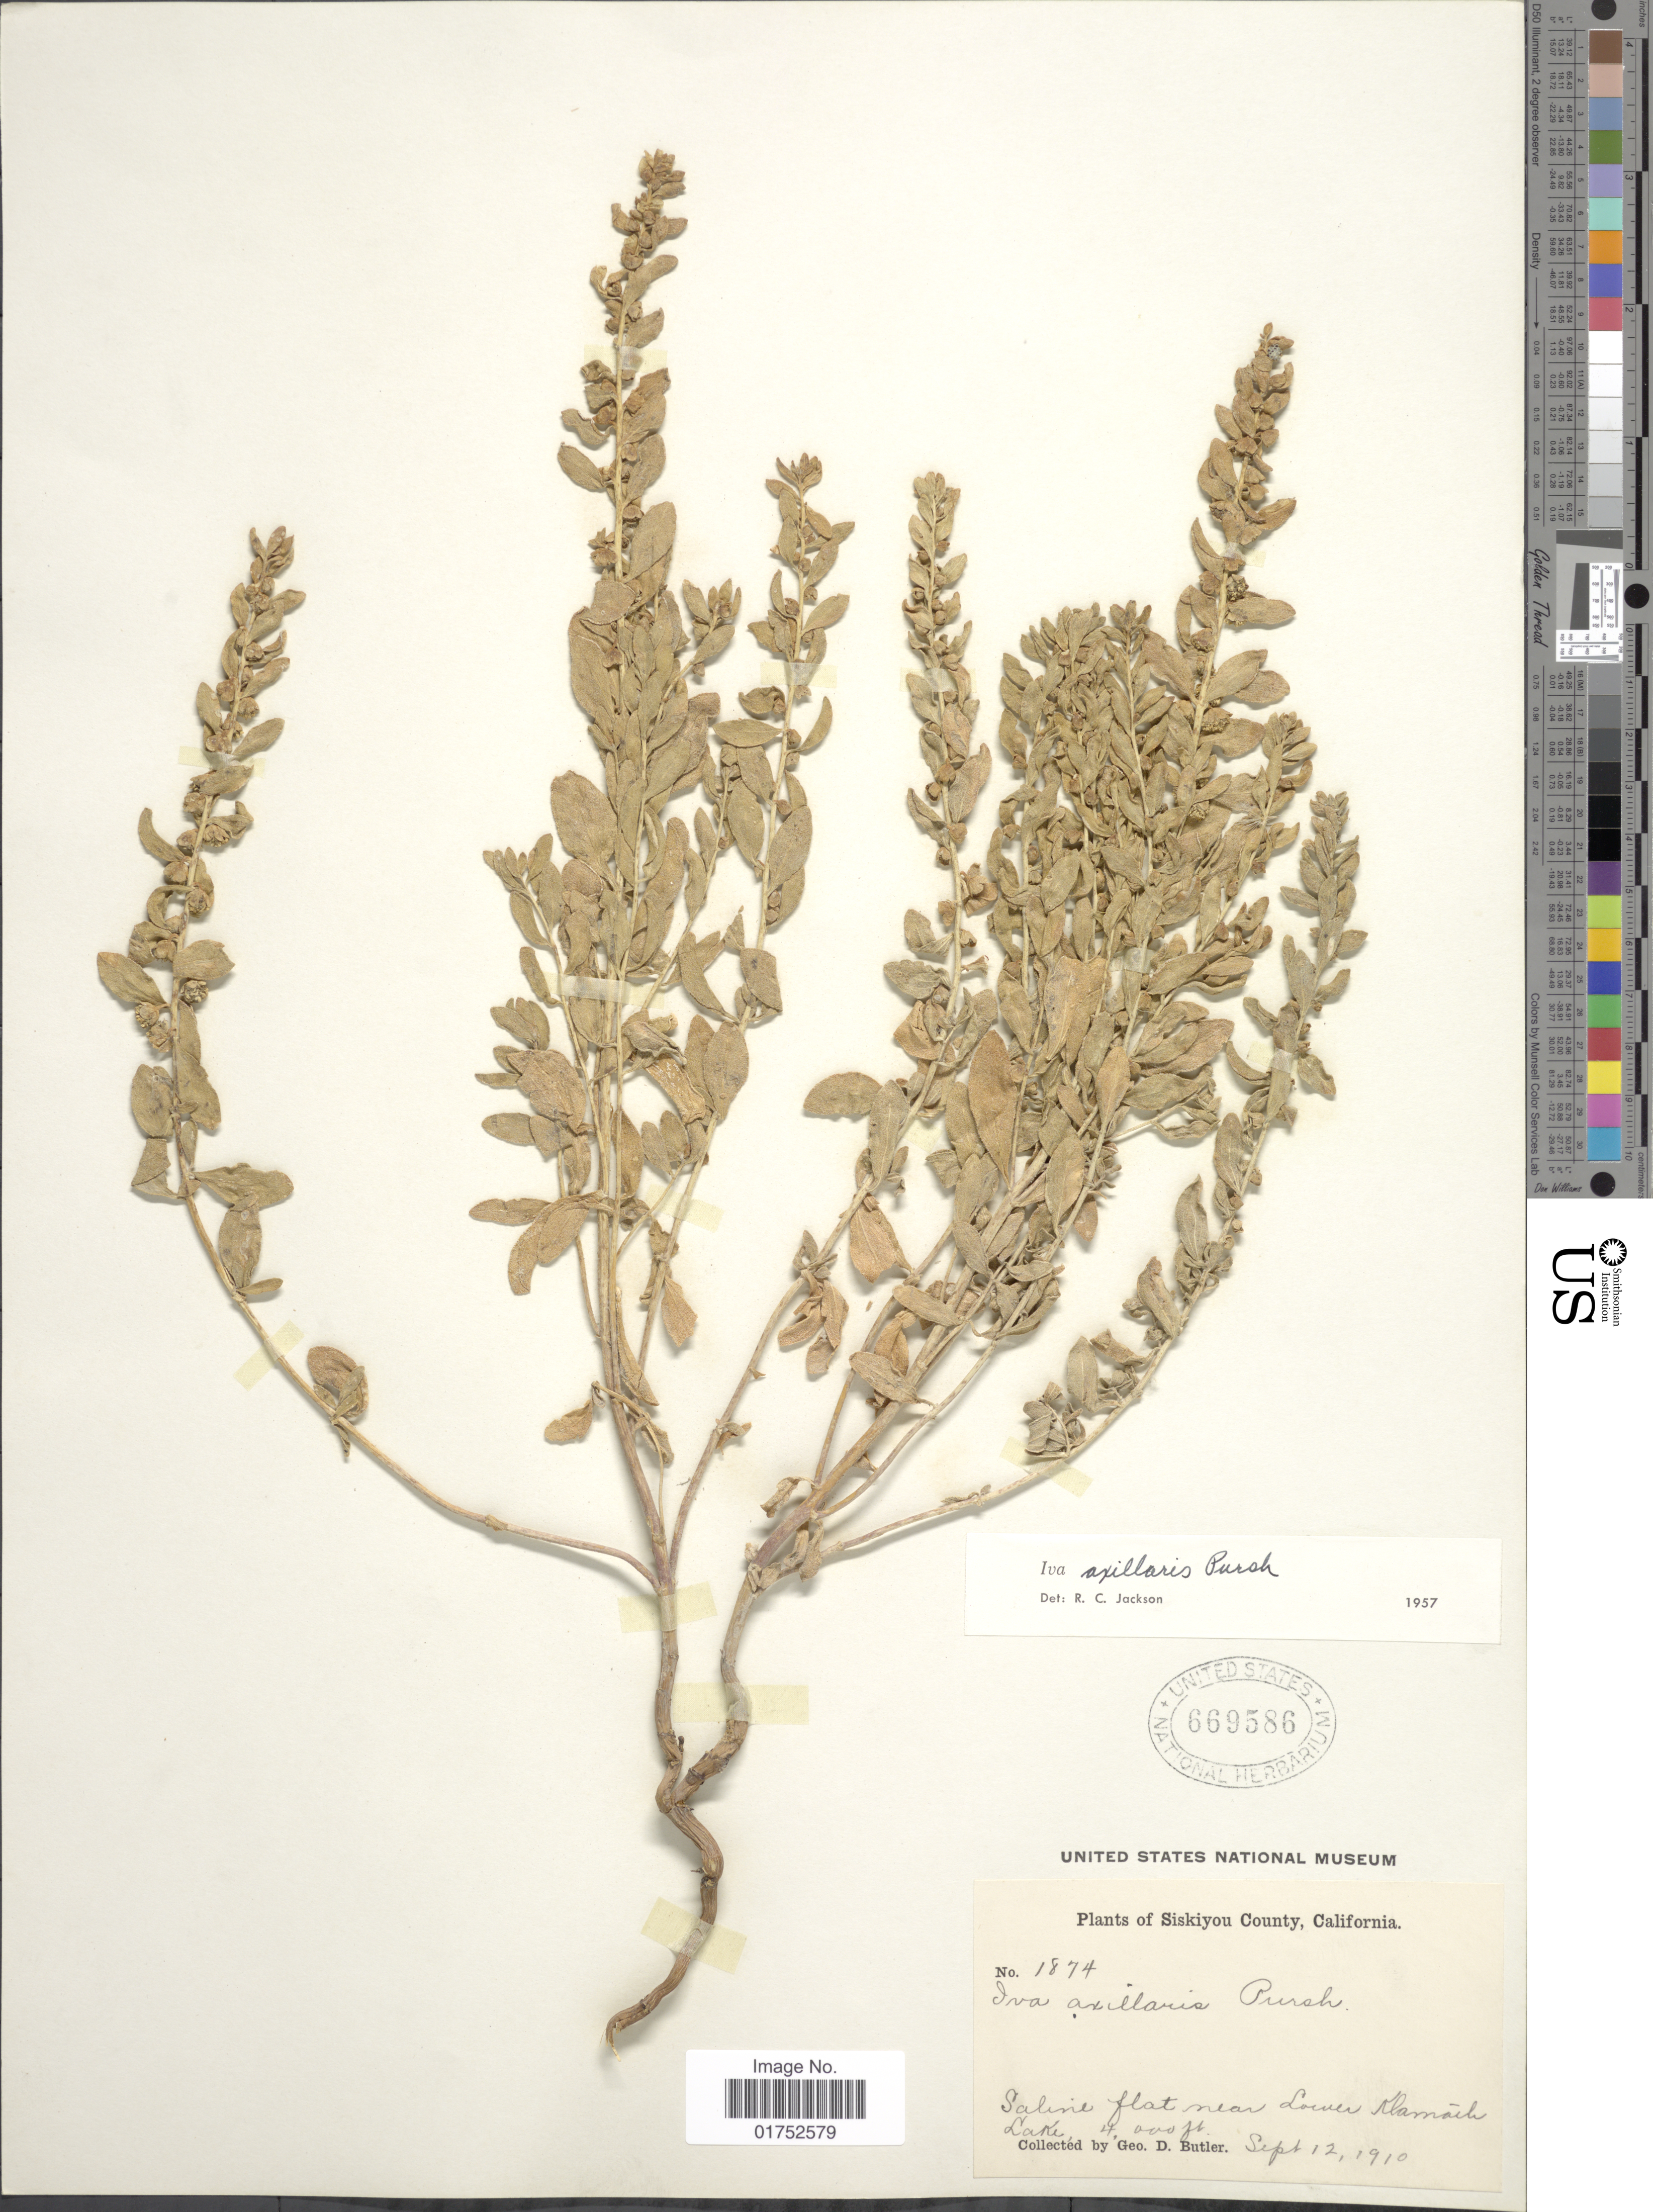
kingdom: Plantae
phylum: Tracheophyta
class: Magnoliopsida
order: Asterales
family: Asteraceae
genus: Iva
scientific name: Iva axillaris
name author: Pursh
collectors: G. D. Butler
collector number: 1874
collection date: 1910-09-12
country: United States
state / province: California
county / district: Siskiyou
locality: Siskiyou County, saline flat near Lower Klamath Lake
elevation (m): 1219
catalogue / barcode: US 669586